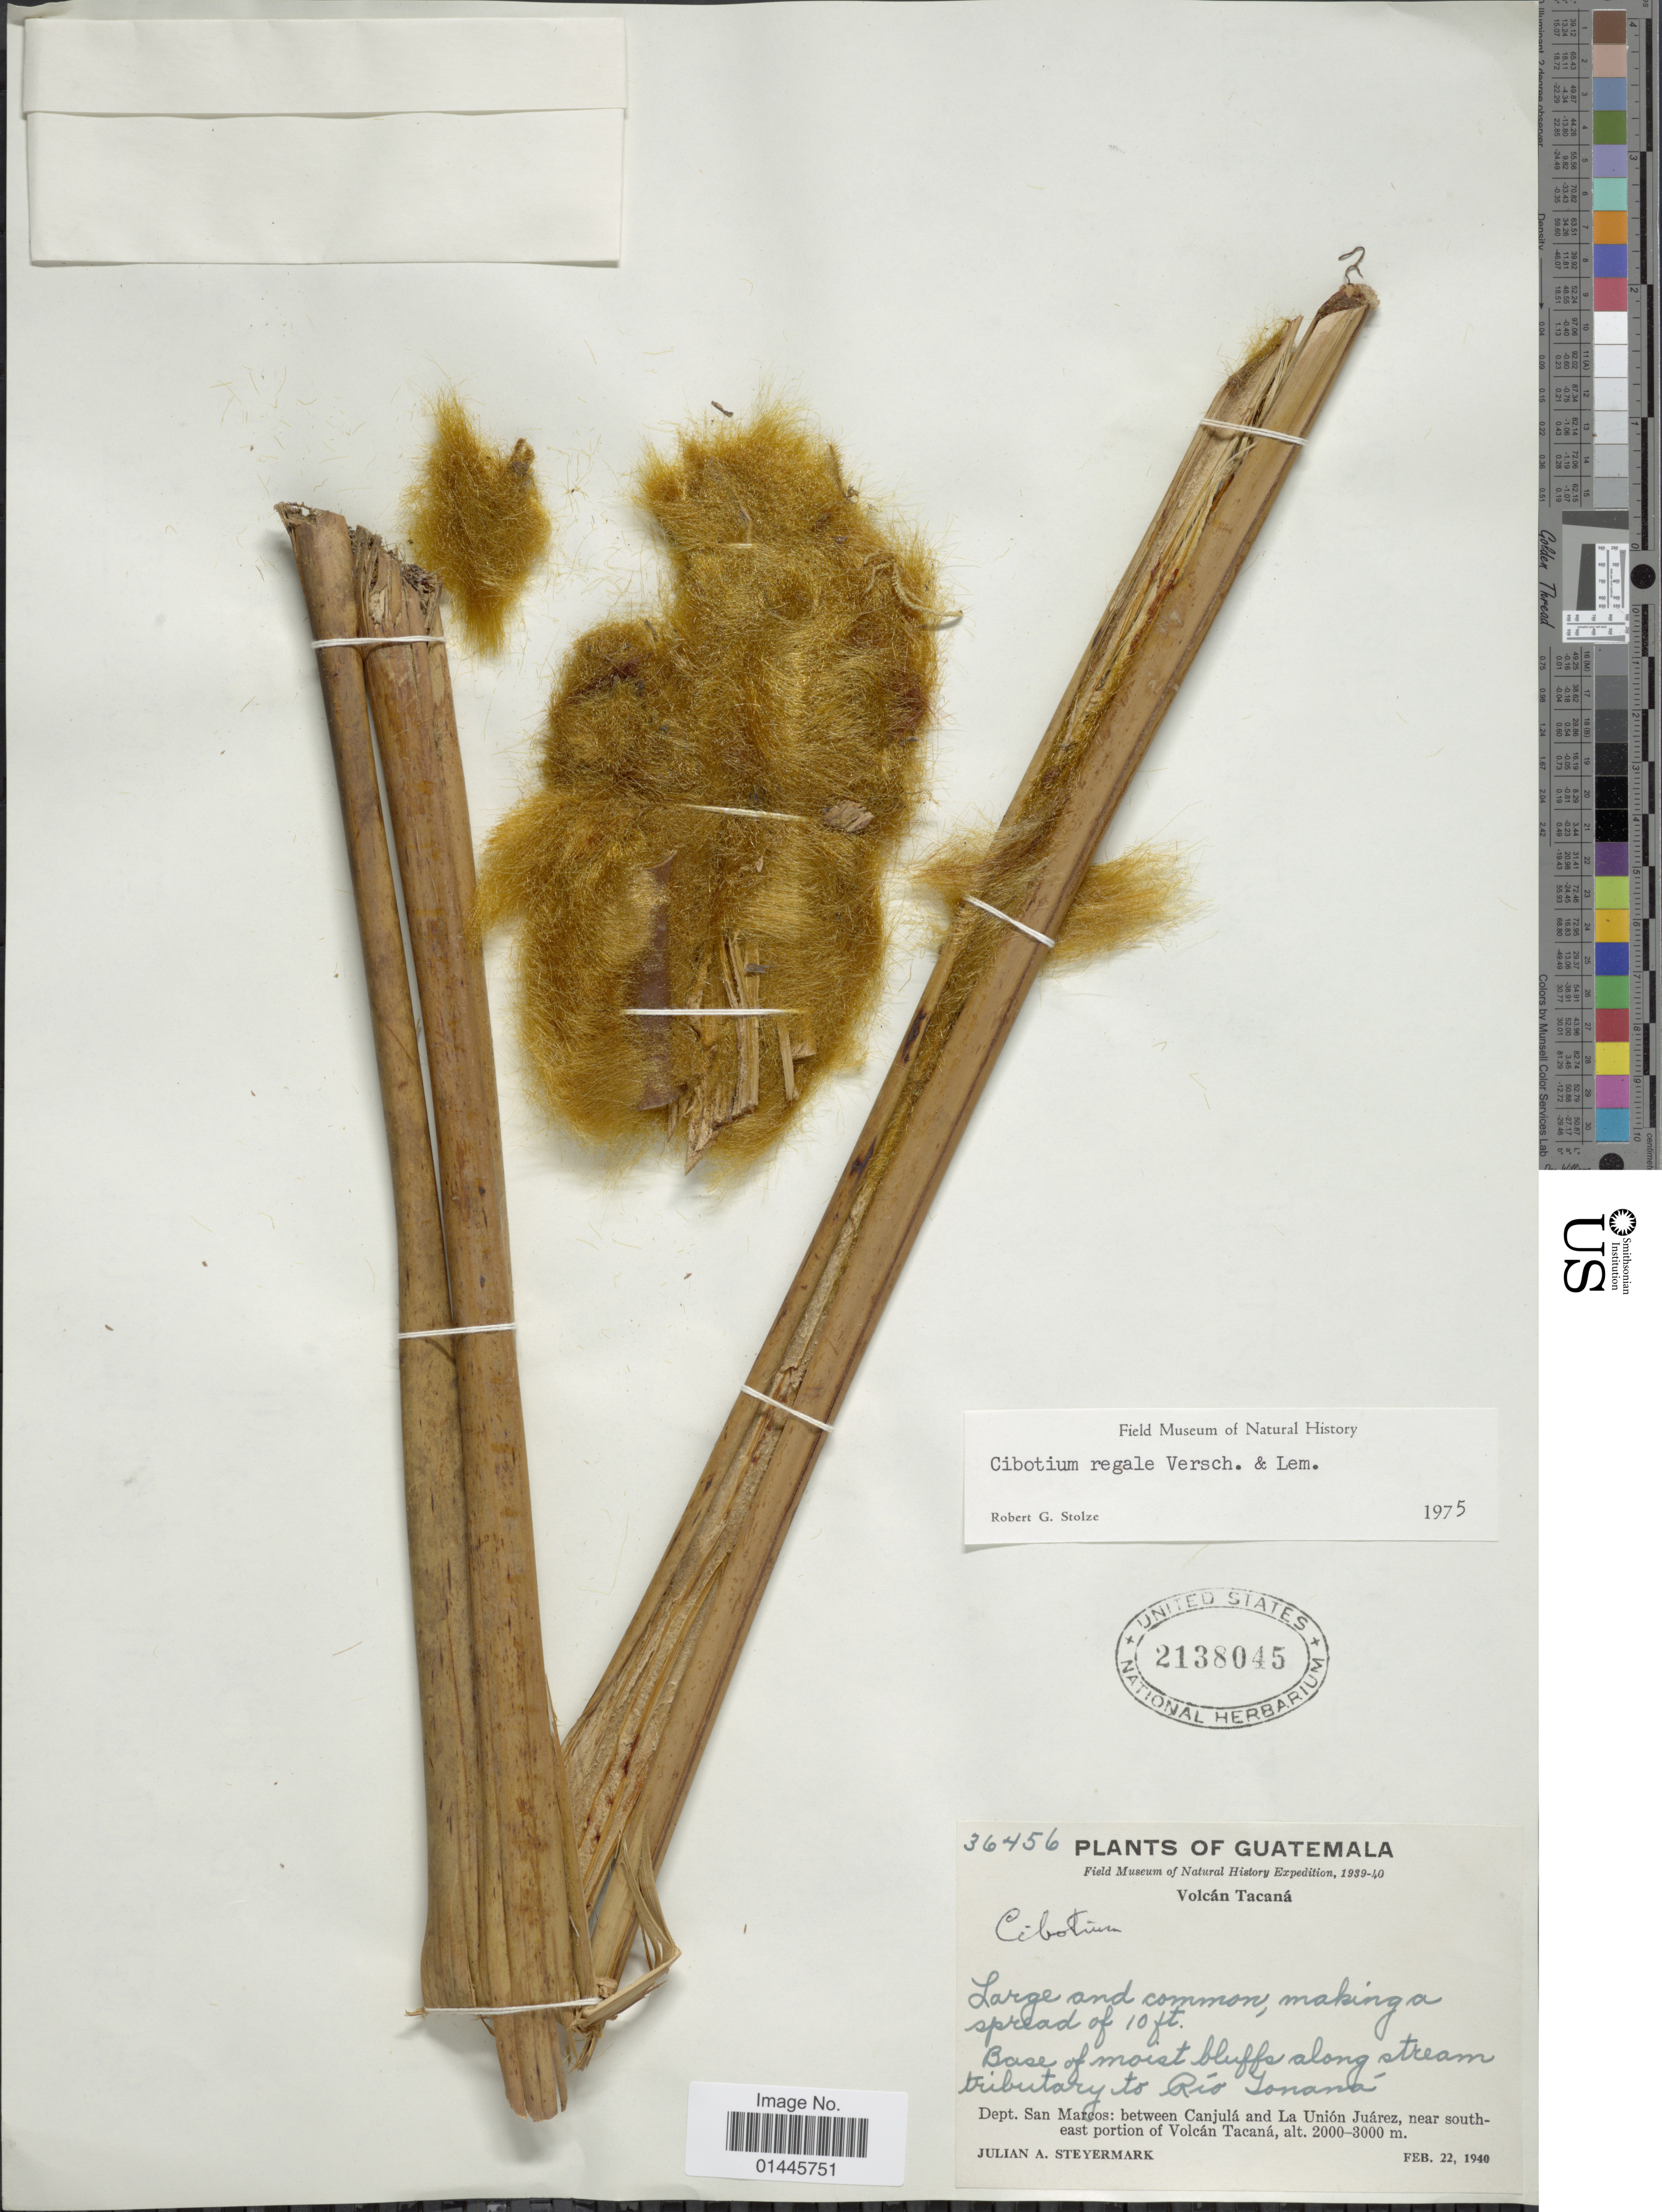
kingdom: Plantae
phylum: Tracheophyta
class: Polypodiopsida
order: Cyatheales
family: Cibotiaceae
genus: Cibotium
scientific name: Cibotium regale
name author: Verschaff. & Lem.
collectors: J. Steyermark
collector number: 36456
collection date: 1940-02-22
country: Guatemala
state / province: San Marcos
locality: Base of moist bluffs along stream tributary to Rio Tonaná, between Canjula and La Union Juarez, near south-east portion of Volcan Tacana.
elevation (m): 2000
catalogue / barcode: US 2138045